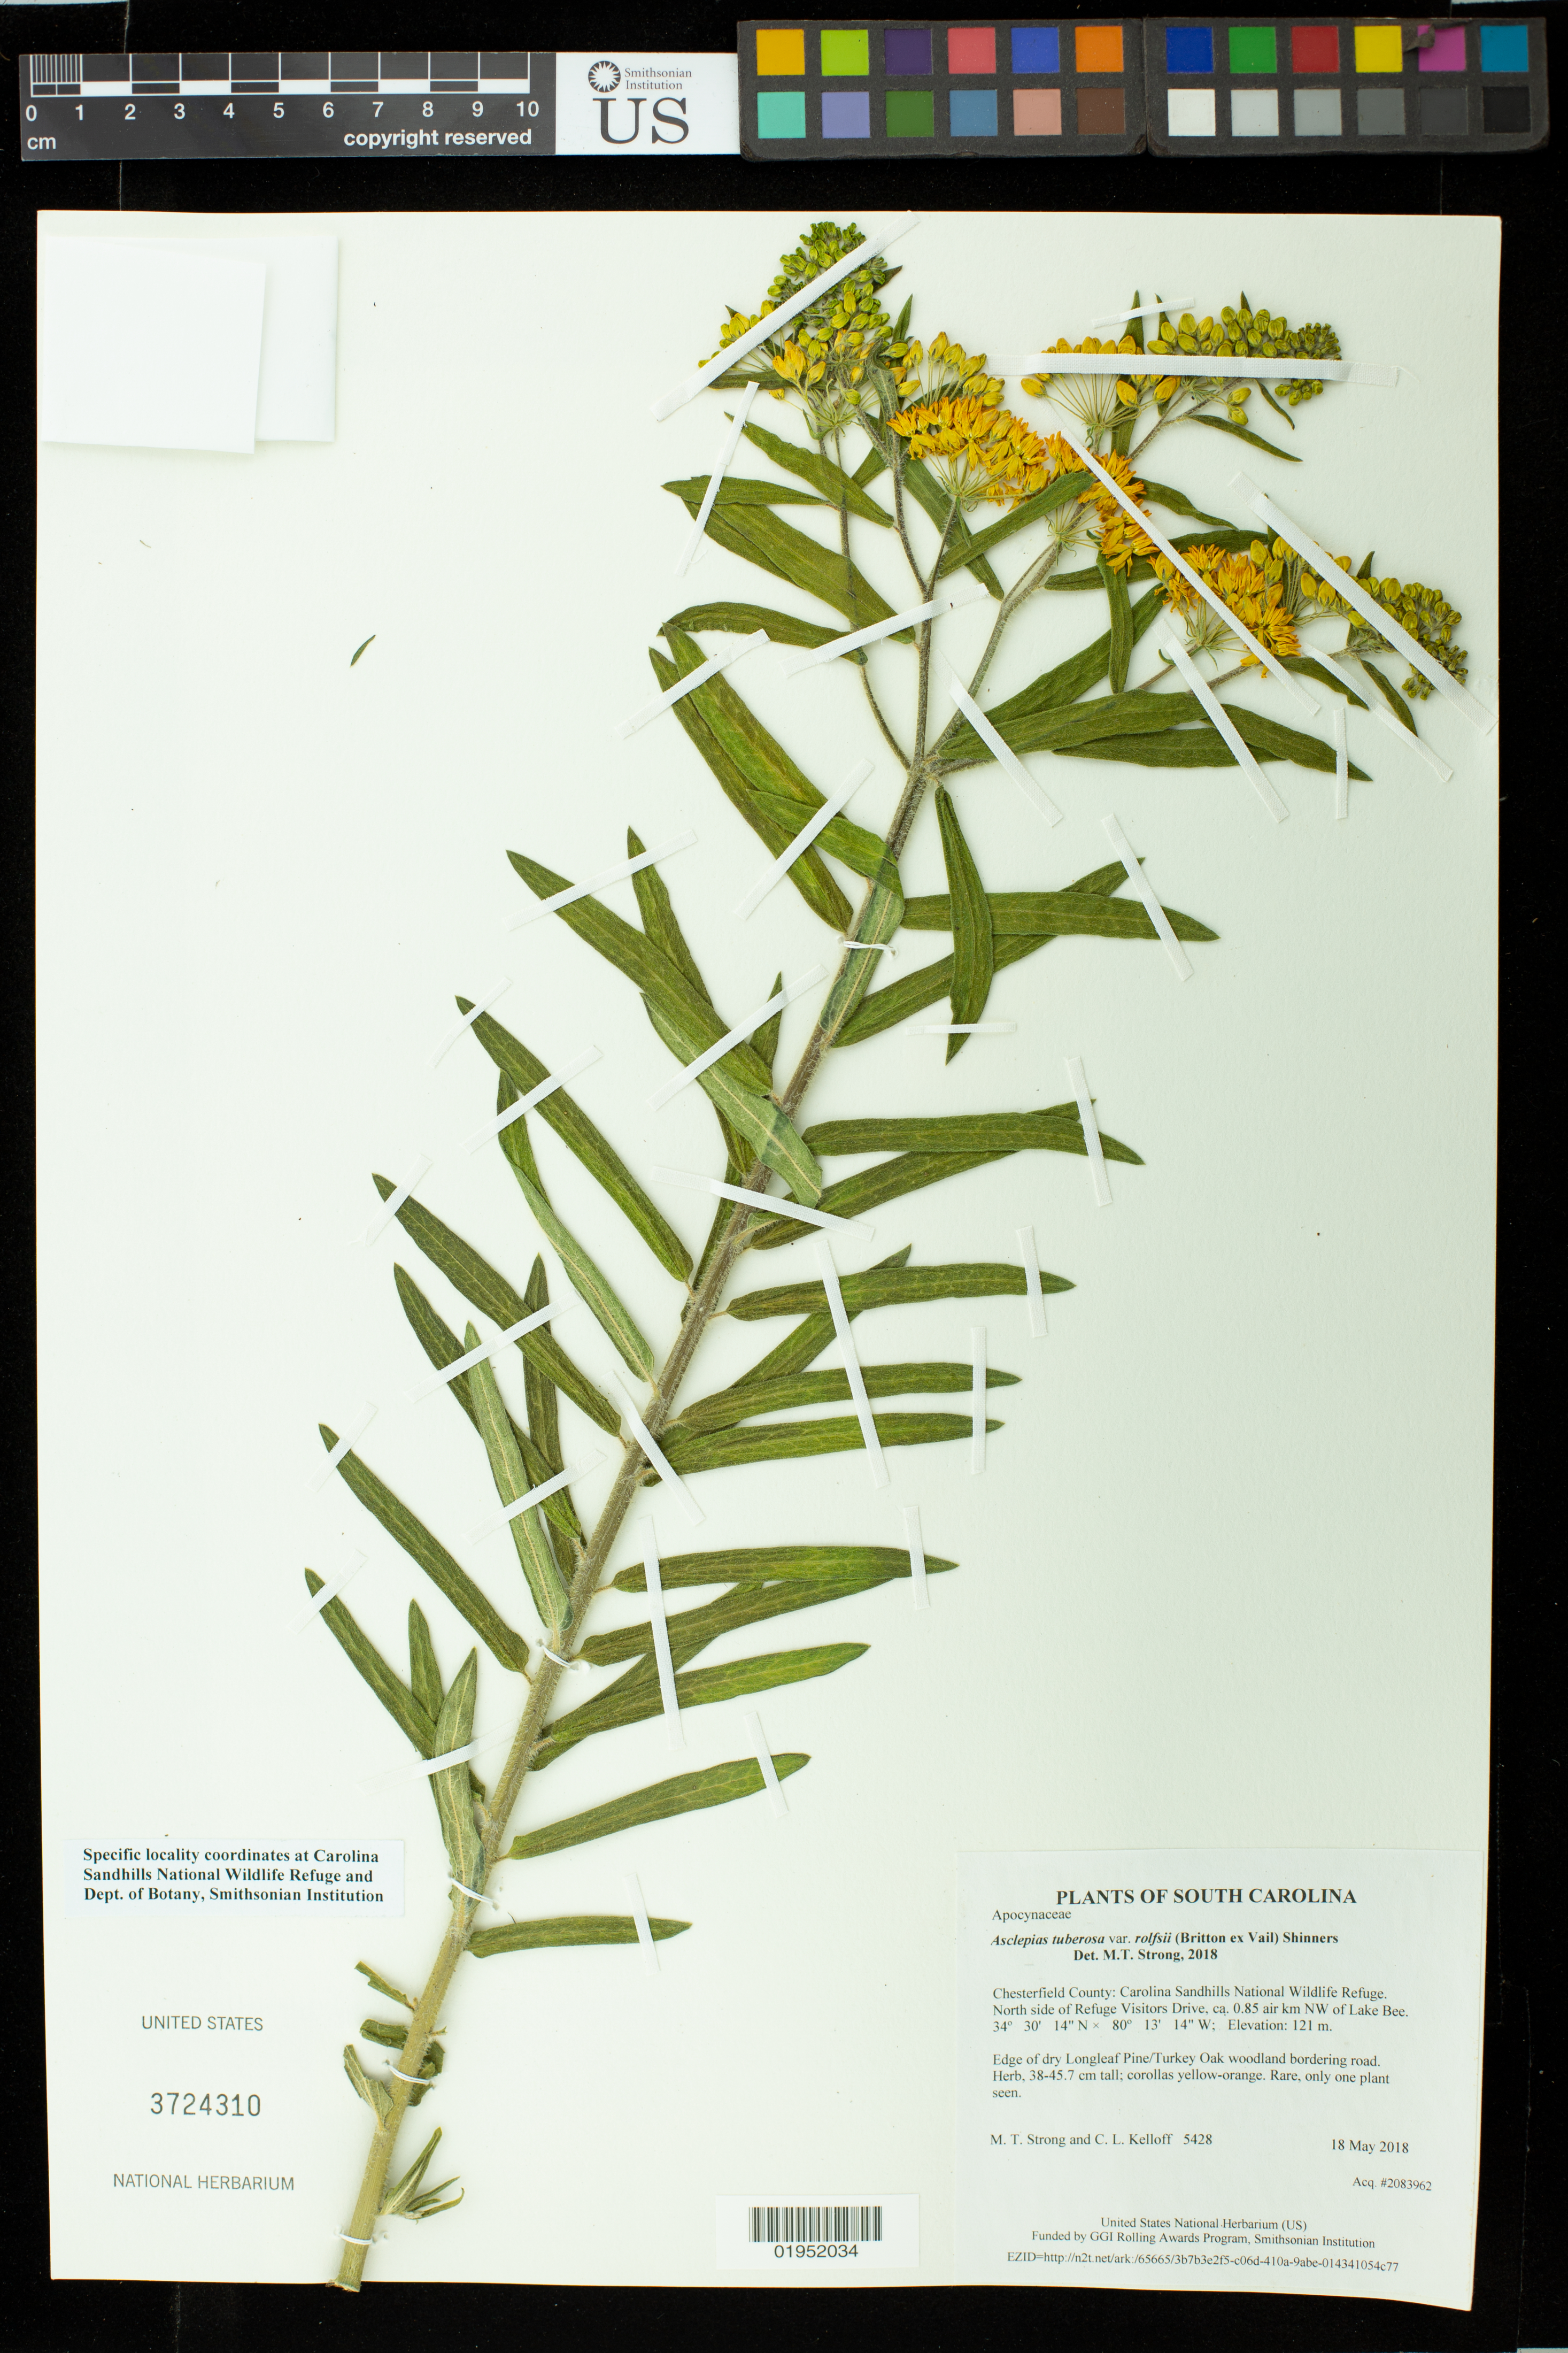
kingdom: Plantae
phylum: Tracheophyta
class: Magnoliopsida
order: Gentianales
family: Apocynaceae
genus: Asclepias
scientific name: Asclepias tuberosa var. rolfsii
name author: ( ex Vail) Shinners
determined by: Strong, Mark T., (BOT), Smithsonian Institution - National Museum of Natural History (UNITED STATES)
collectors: M. T. Strong & C. L. Kelloff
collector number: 5428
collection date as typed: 18 May 2018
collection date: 2018-05-18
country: United States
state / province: South Carolina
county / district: Chesterfield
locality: Carolina Sandhills National Wildlife Refuge. North side of Refuge Visitors Drive, ca. 0.85 air km NW of Lake Bee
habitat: Edge of dry Longleaf Pine/Turkey Oak woodland bordering road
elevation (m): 121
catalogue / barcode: US 3724310